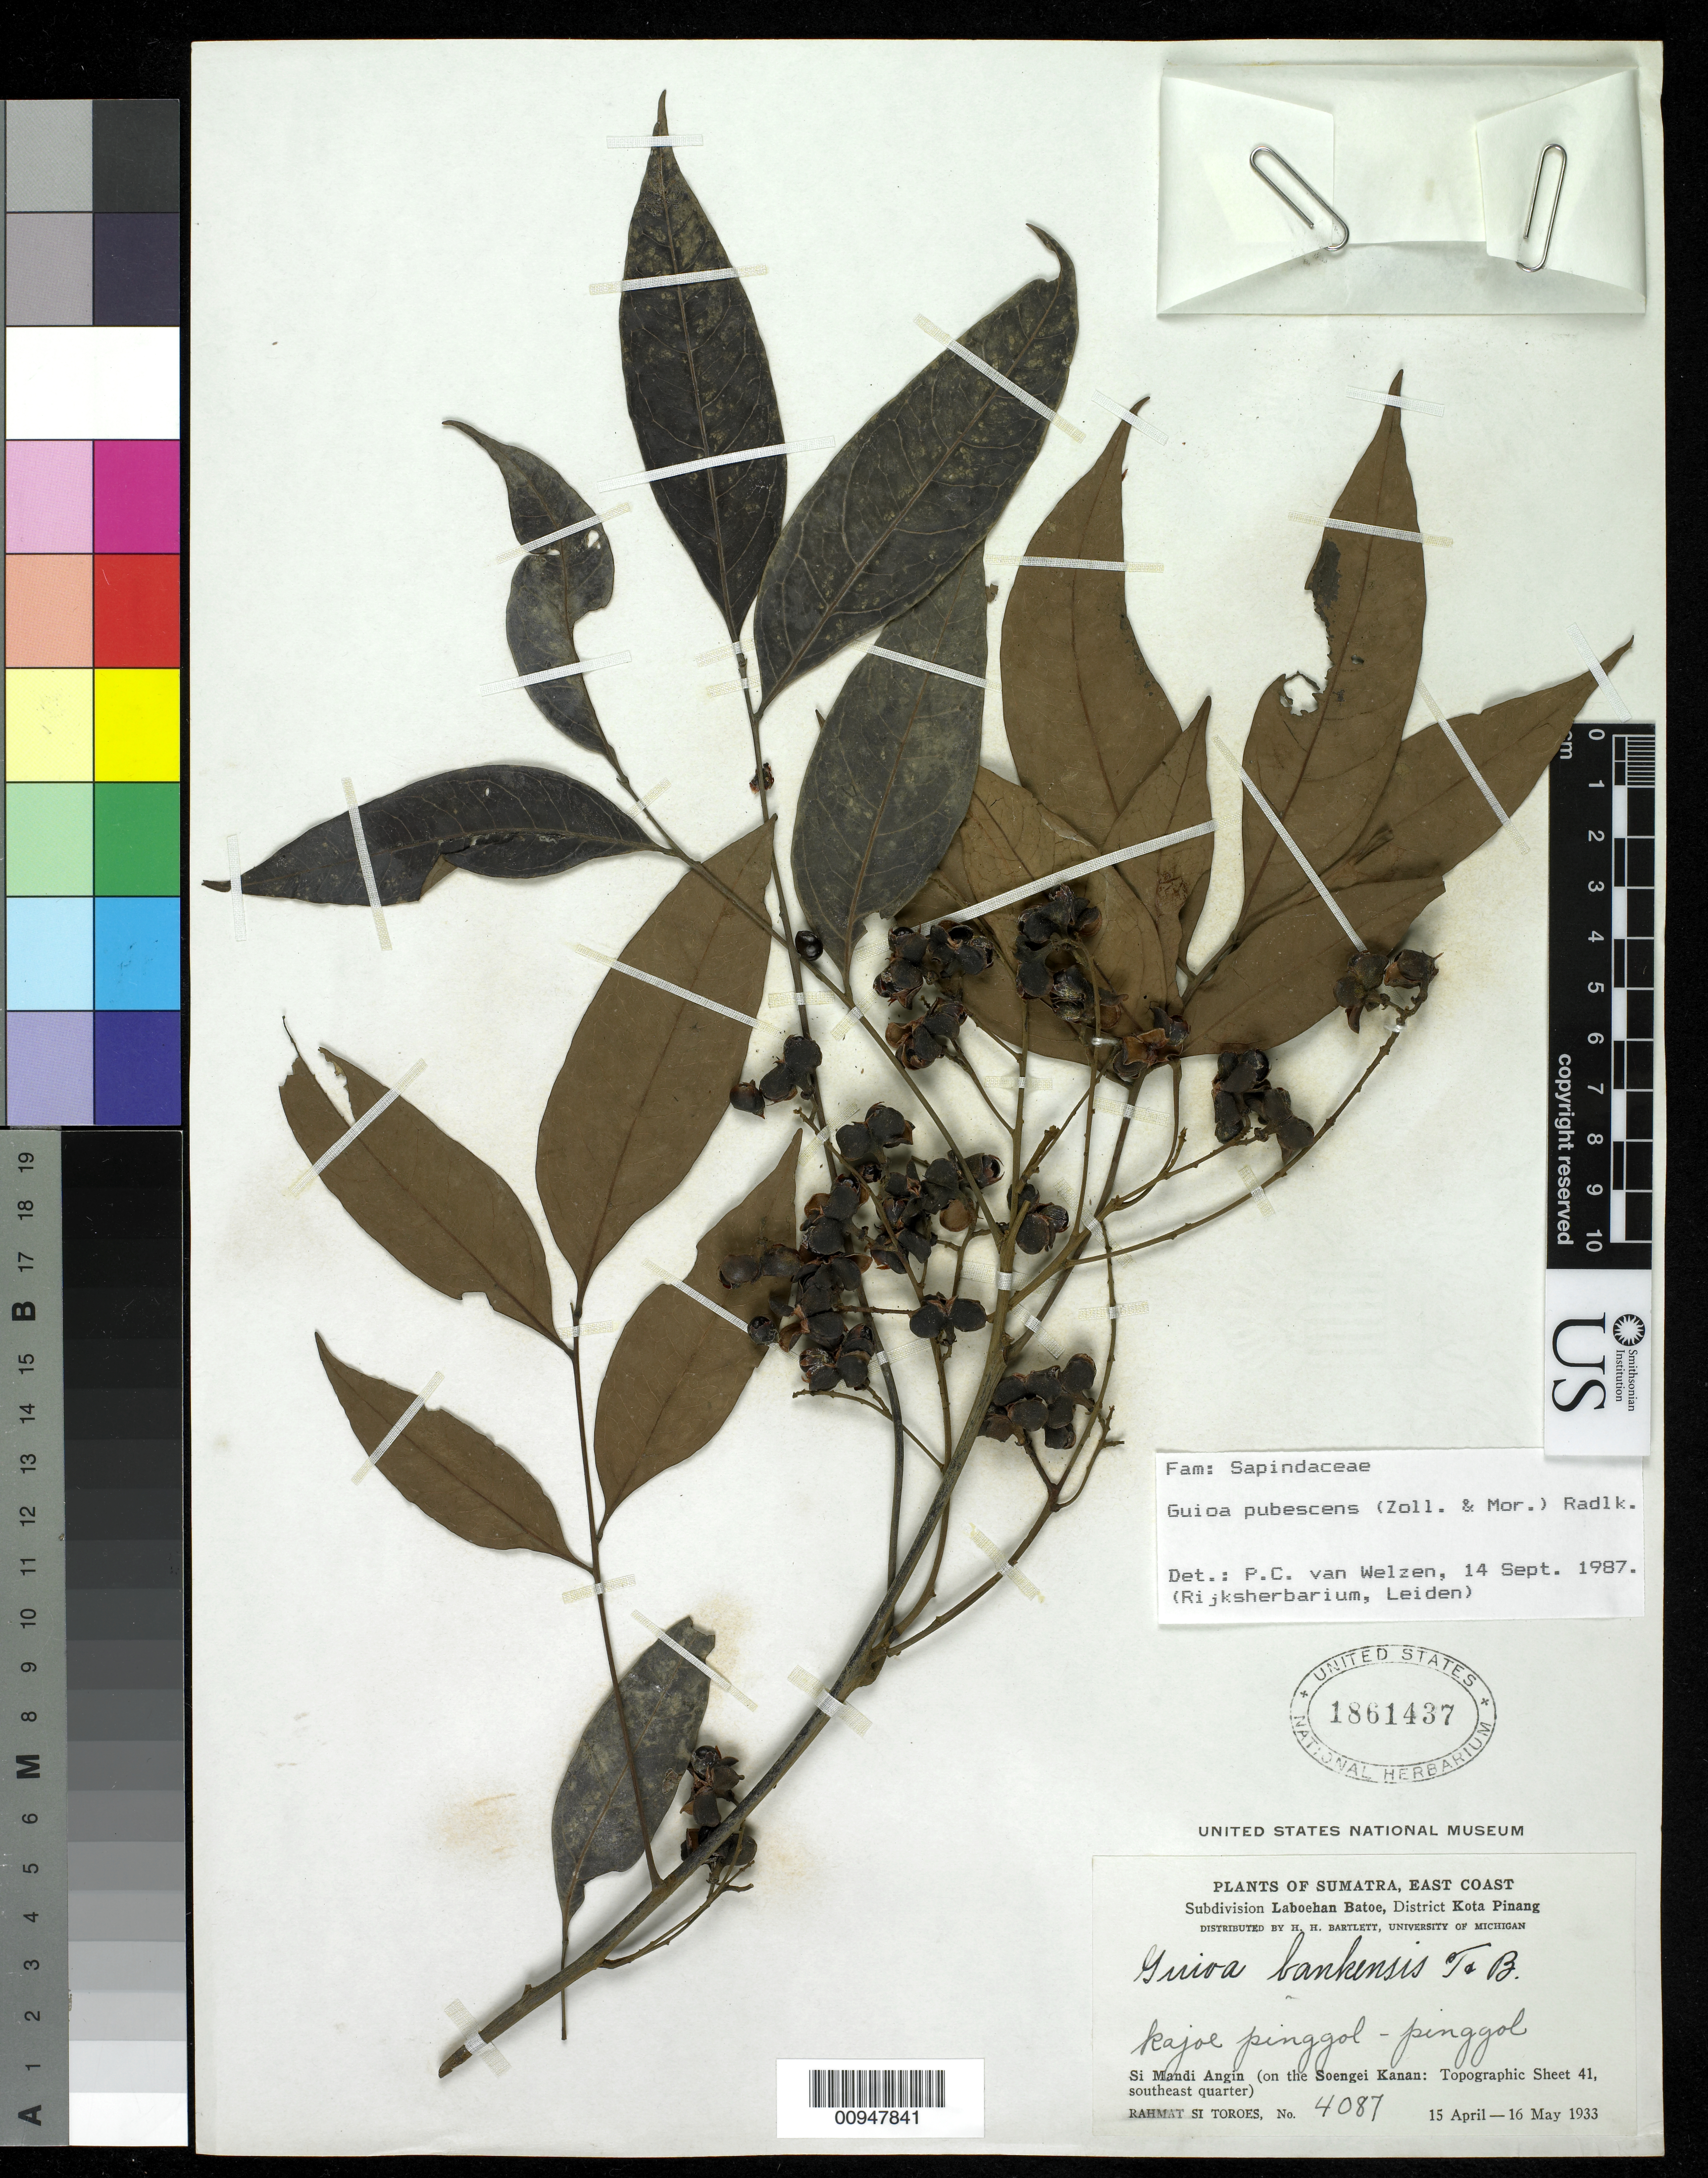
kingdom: Plantae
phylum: Tracheophyta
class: Magnoliopsida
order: Sapindales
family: Sapindaceae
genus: Guioa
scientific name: Guioa pubescens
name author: (Zoll. & Mor.) Radlk.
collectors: Rahmat Si Boeea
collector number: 4087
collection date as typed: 16 Mar 1933 to 15 Apr 1933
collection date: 1933-03-16/1933-04-15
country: Indonesia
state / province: Sumatra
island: Sumatra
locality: Si Mandi Angin (on the Soengei Kanan), E. coast Sumatra, Subdivision Laboehan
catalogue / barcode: US 1861437